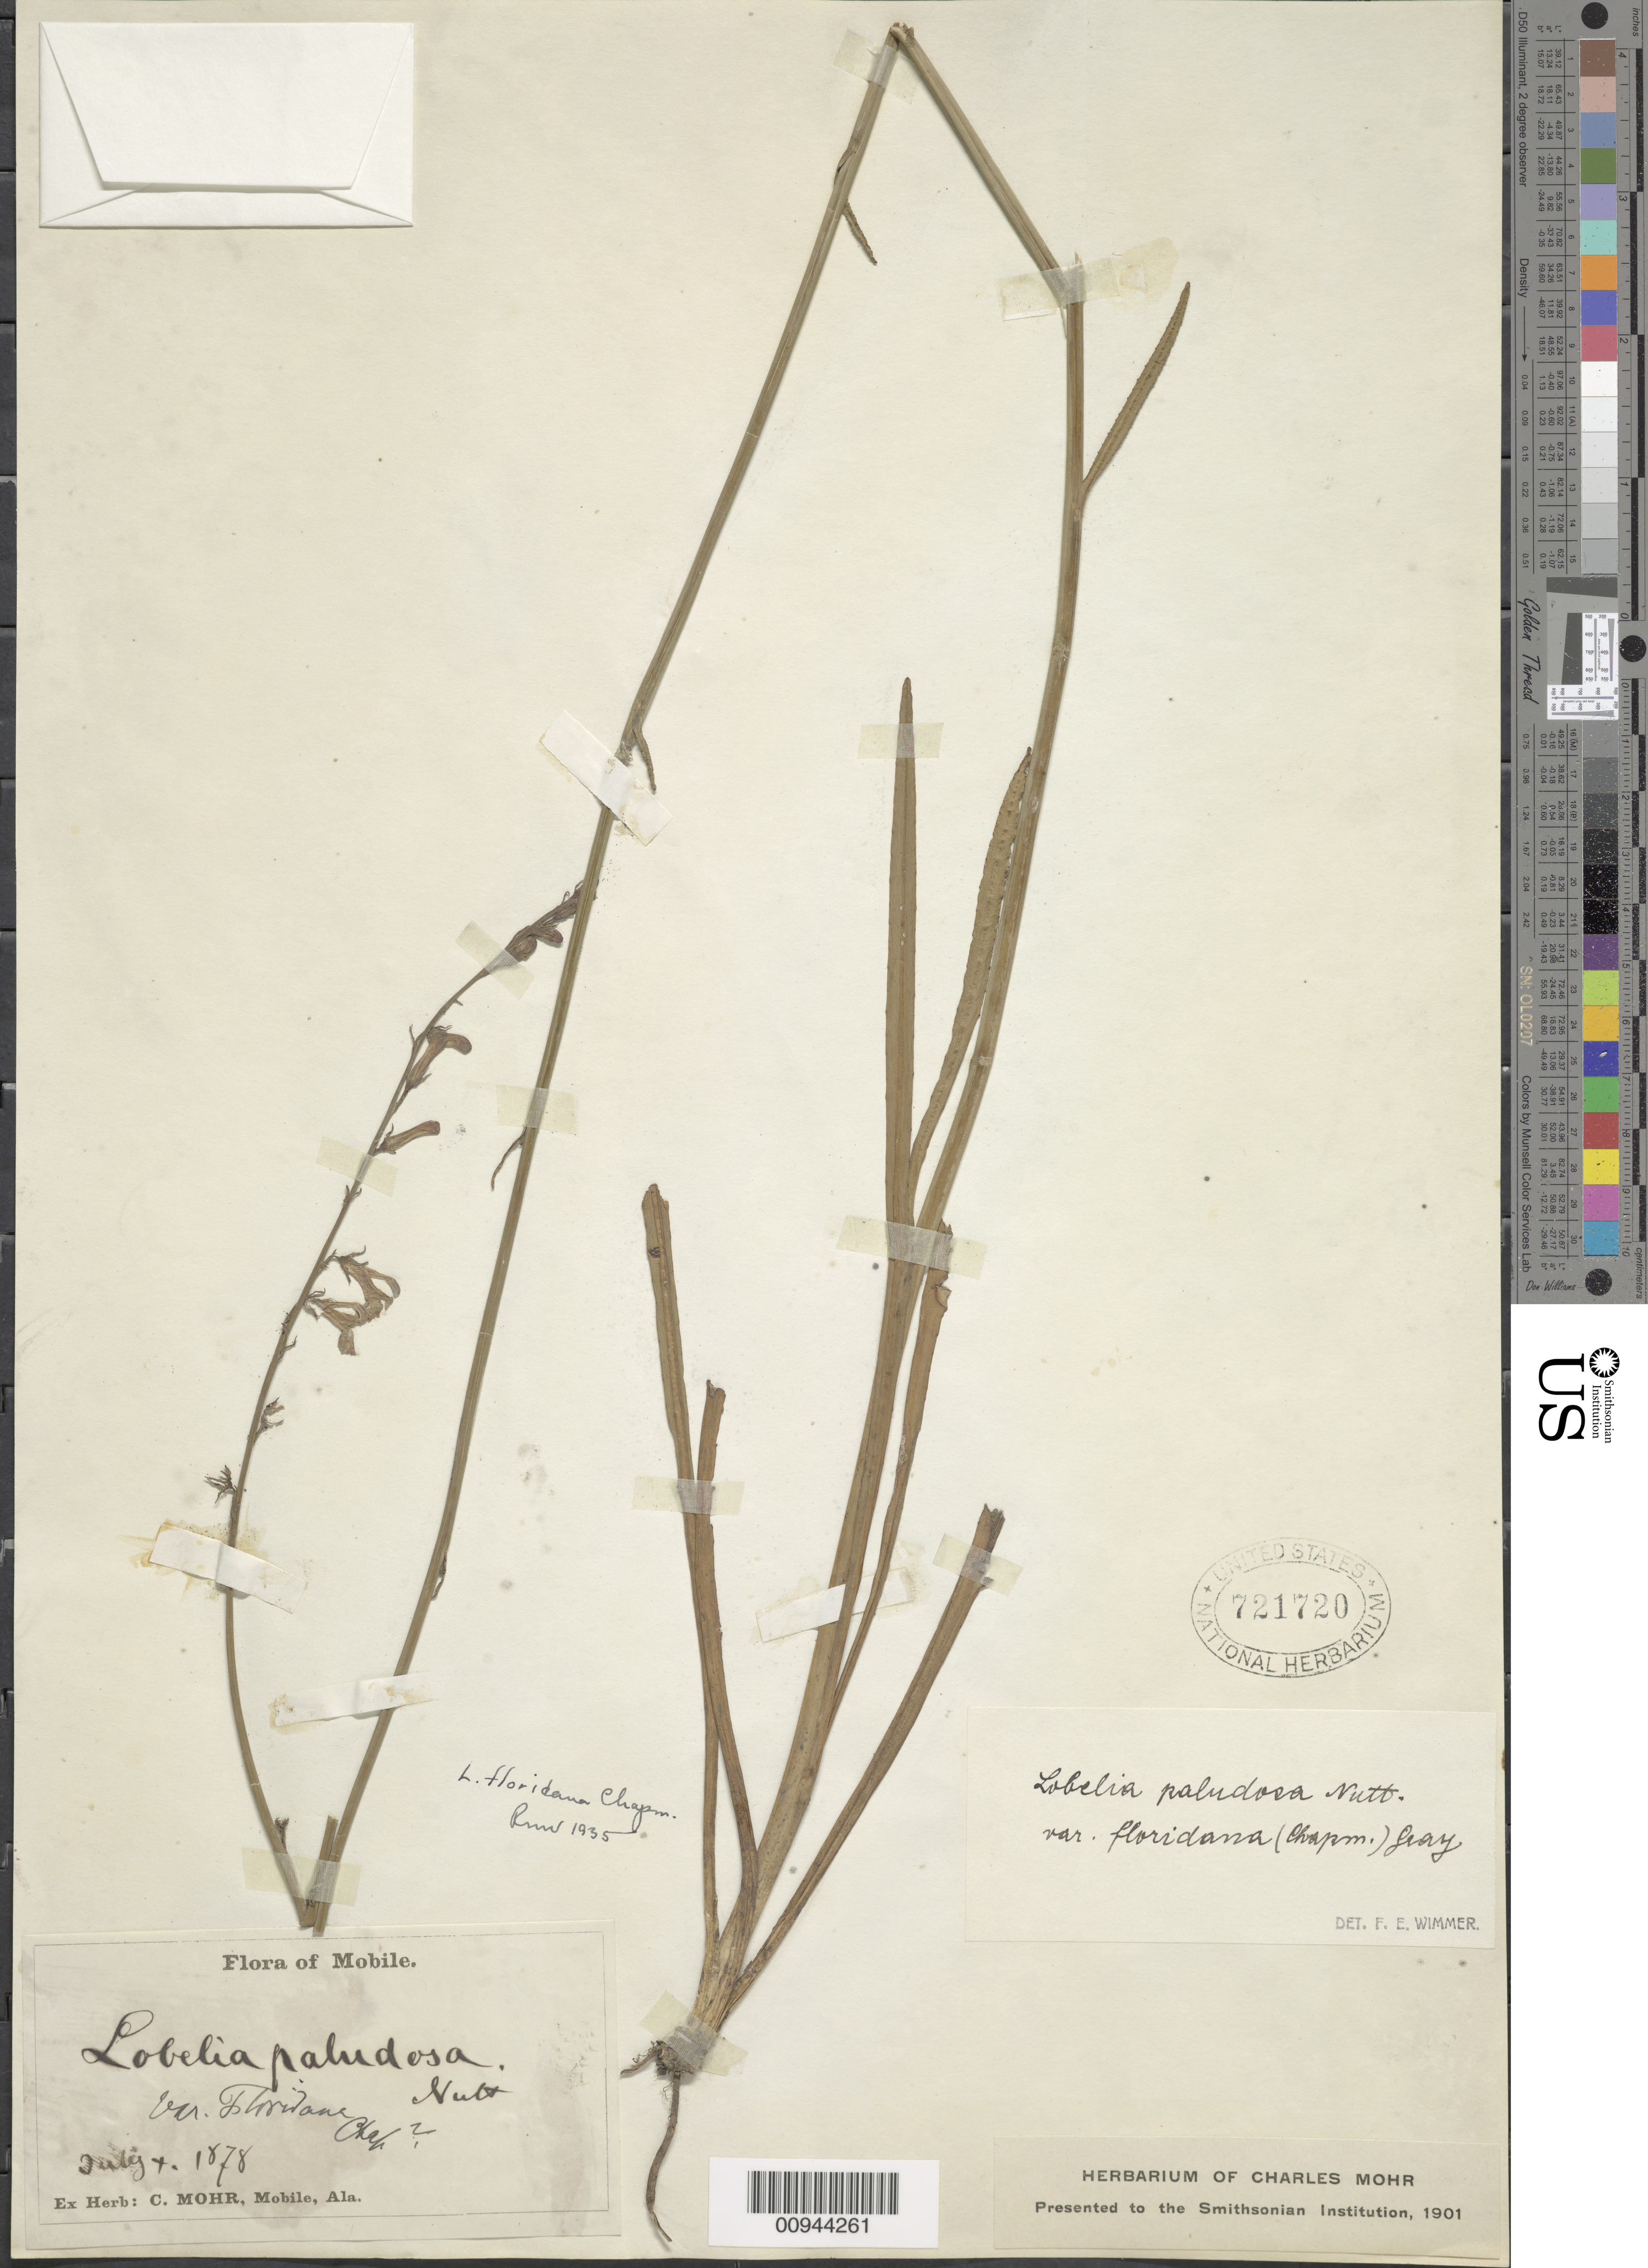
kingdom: Plantae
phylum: Tracheophyta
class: Magnoliopsida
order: Asterales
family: Campanulaceae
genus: Lobelia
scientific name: Lobelia floridana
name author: Chapm.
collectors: ex herb. C. Mohr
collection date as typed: July 4, 1878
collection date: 1878-07-04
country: United States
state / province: Alabama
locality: Mobile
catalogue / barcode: US 721720